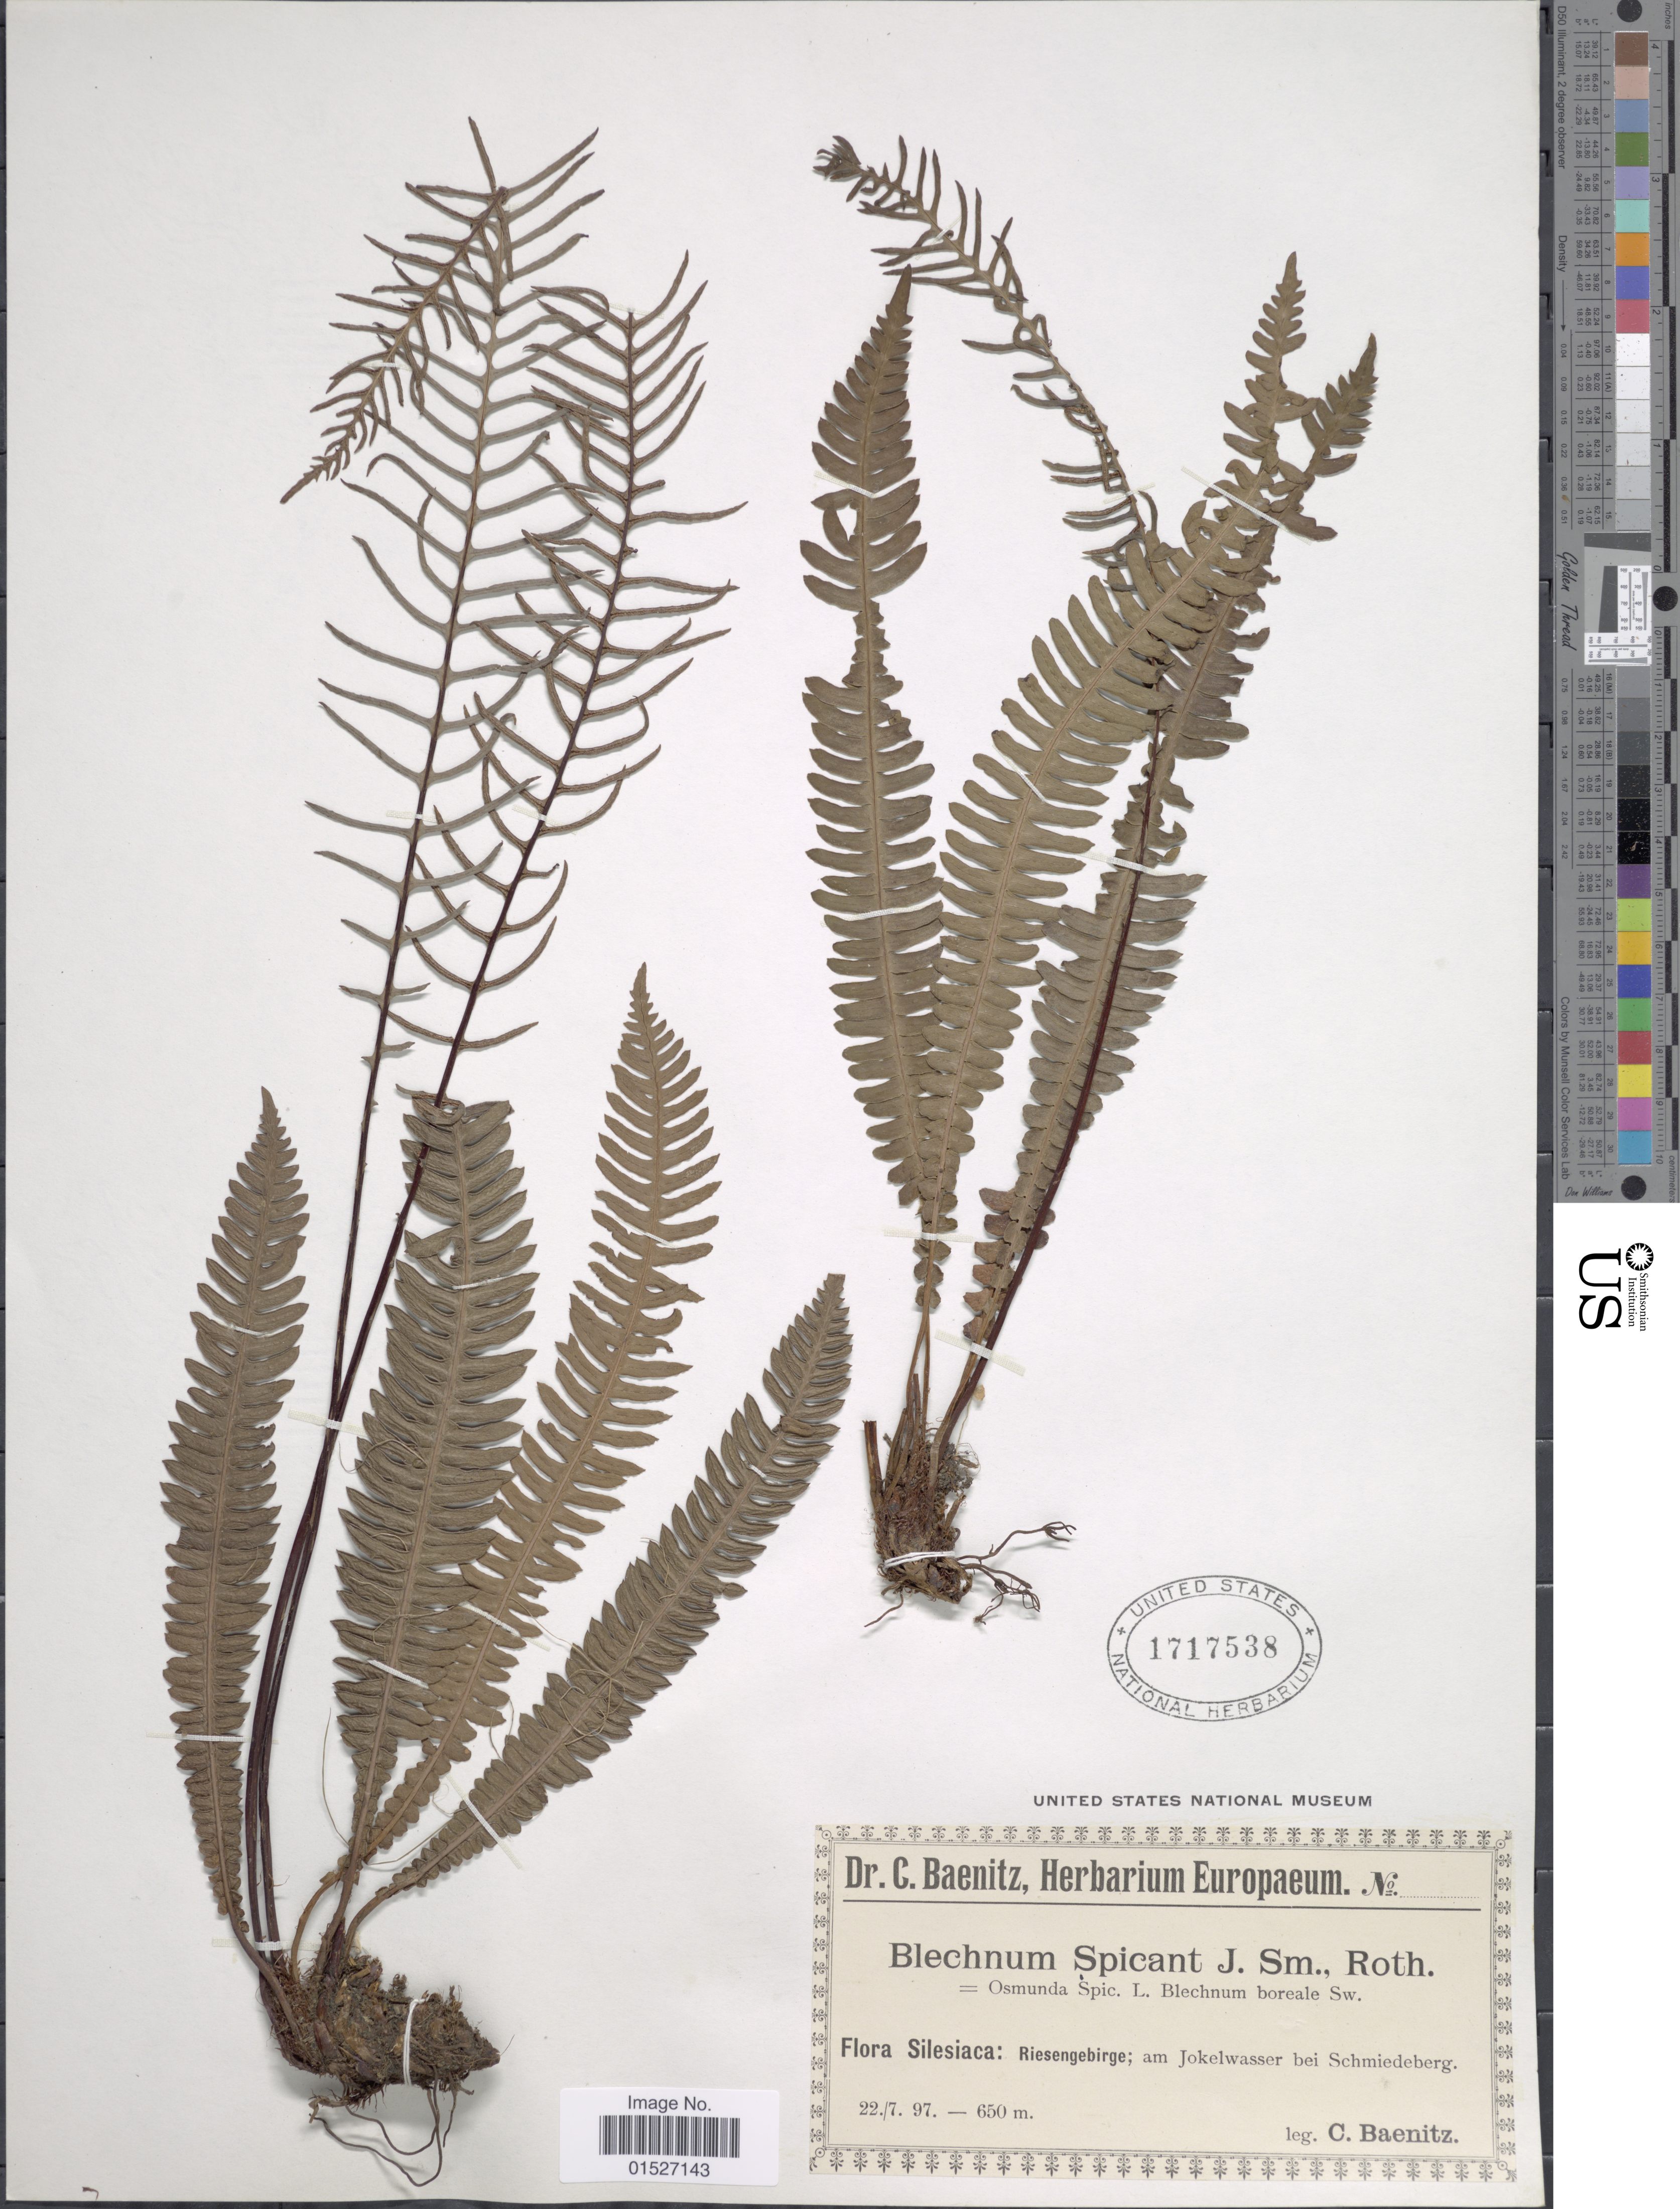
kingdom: Plantae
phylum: Tracheophyta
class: Polypodiopsida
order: Polypodiales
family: Blechnaceae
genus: Blechnum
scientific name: Blechnum spicant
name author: (L.) Sm.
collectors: C. G. Baenitz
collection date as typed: Transcribed d/m/y: 22/7/97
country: Germany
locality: SIlesiaca: Riesengebrige; am Jokelwasser bei Schmiedeberg.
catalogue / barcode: US 1717538